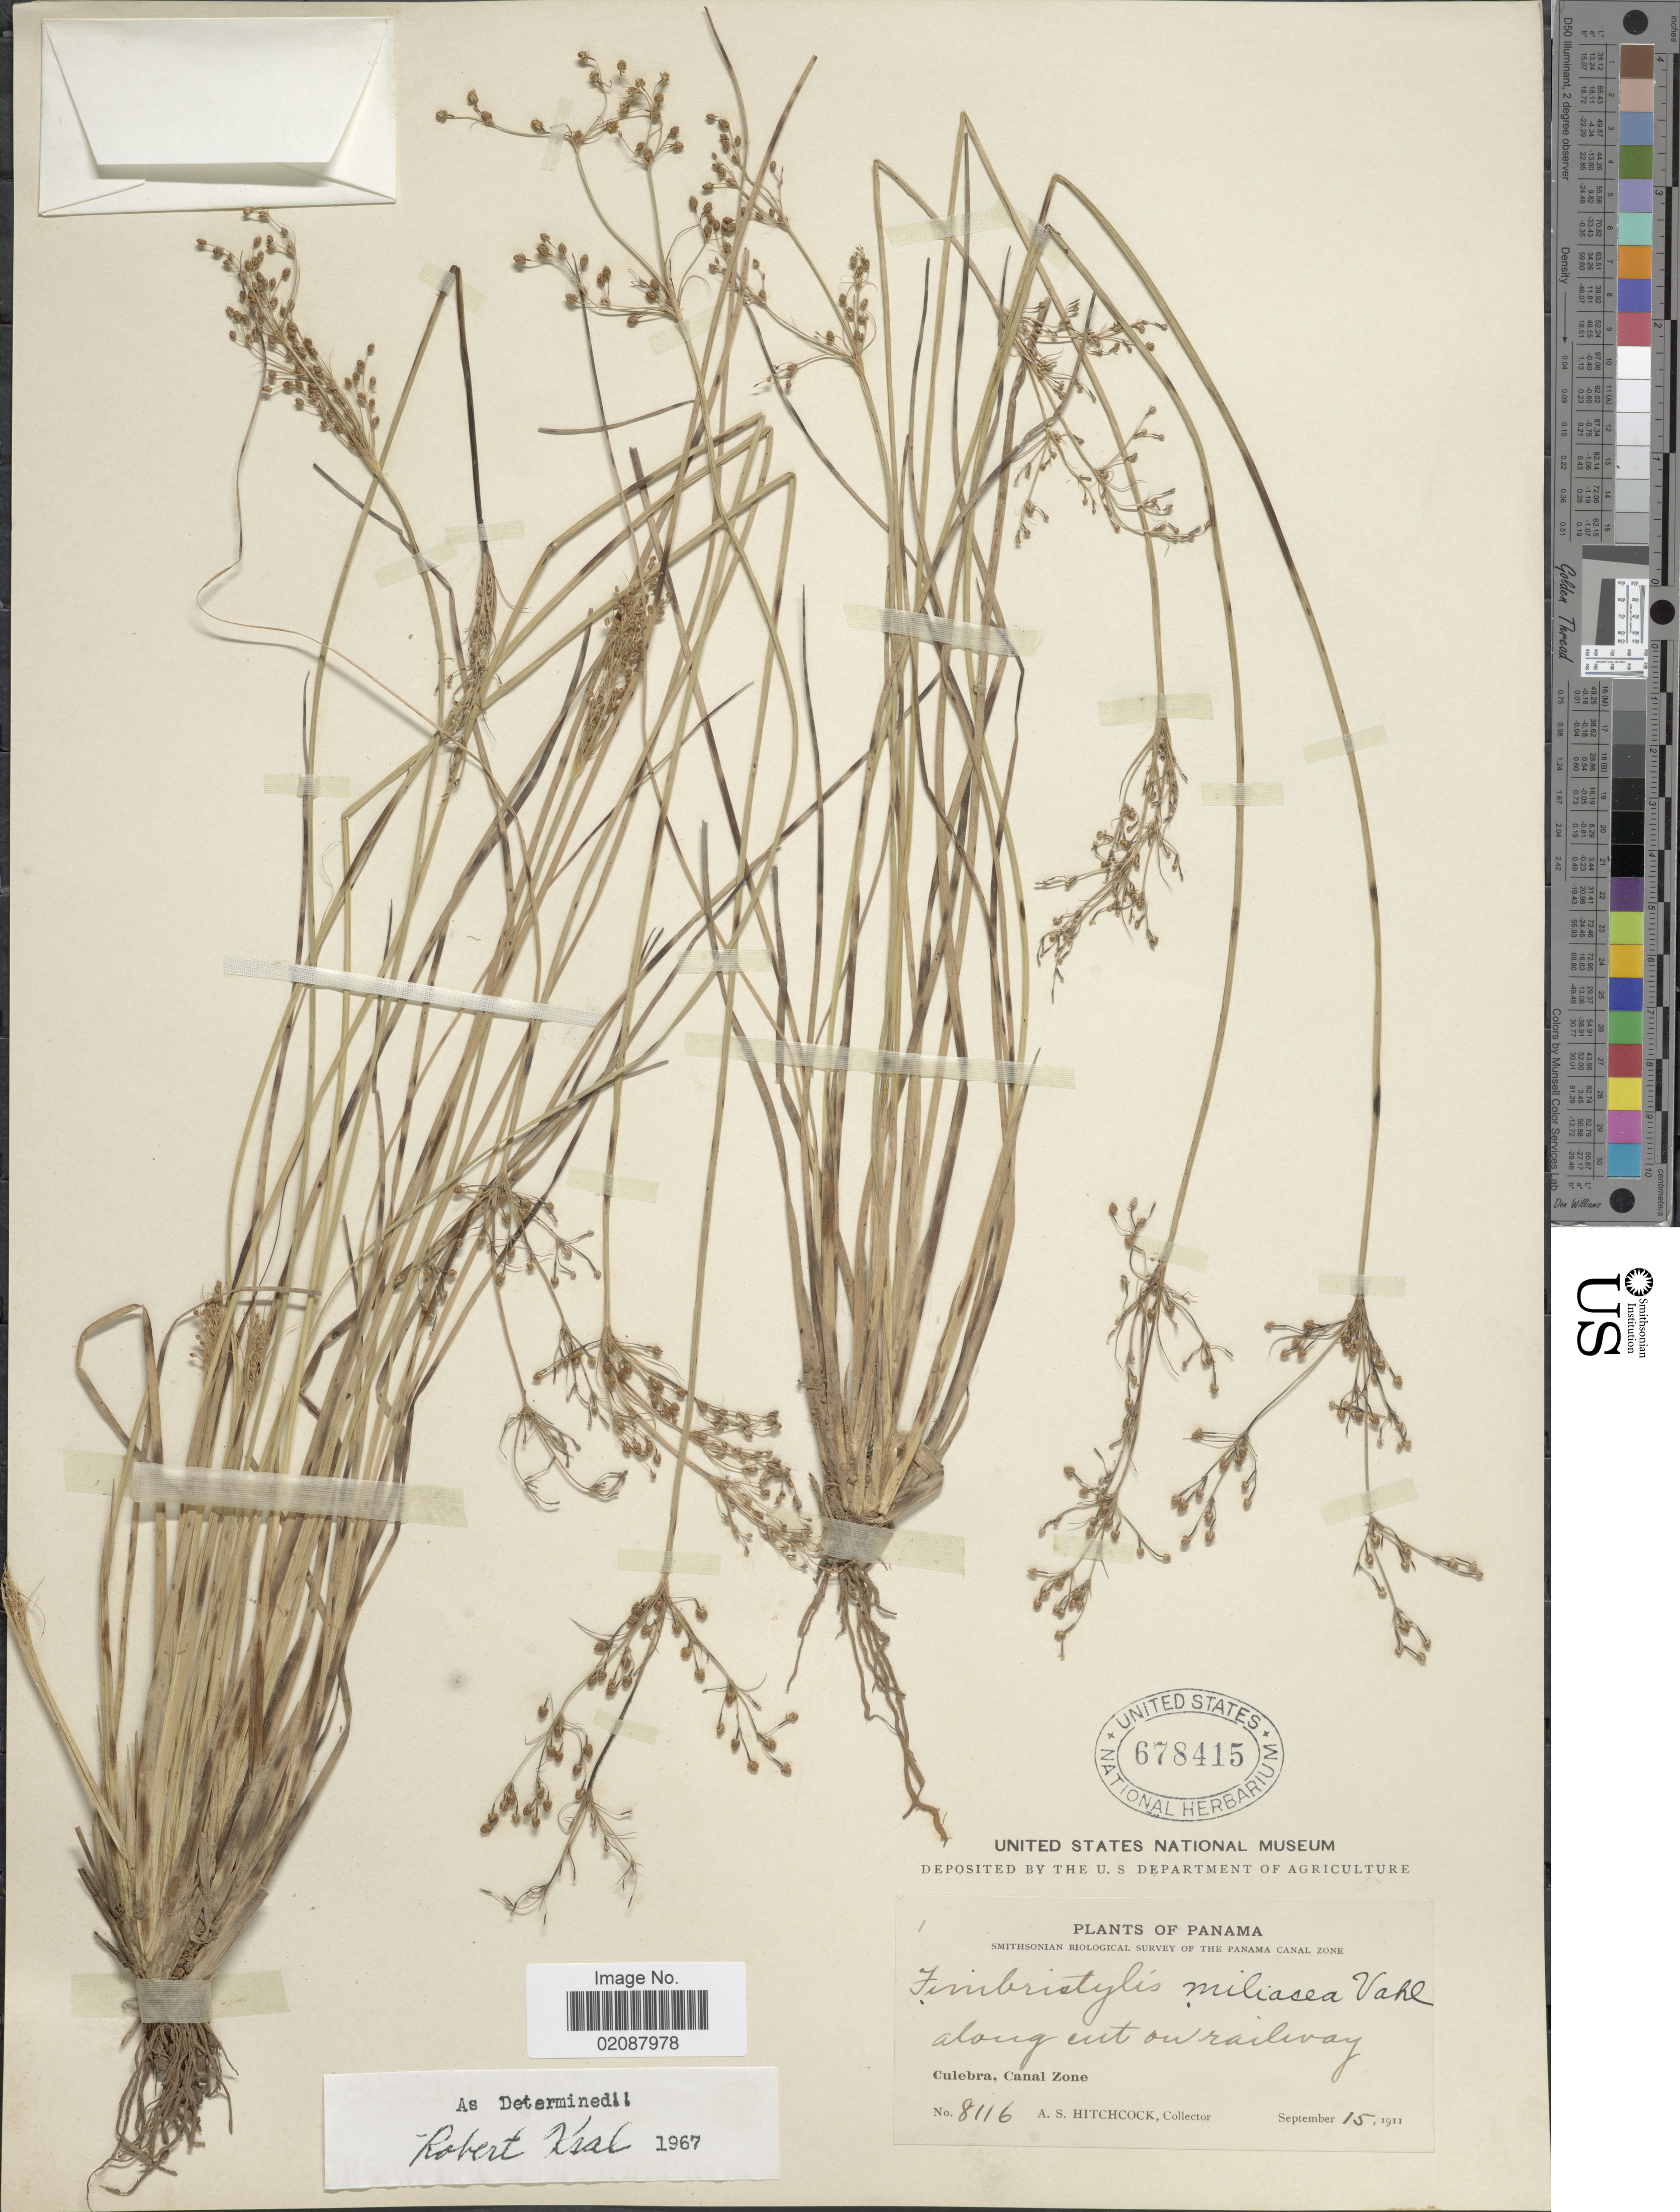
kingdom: Plantae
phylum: Tracheophyta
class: Liliopsida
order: Poales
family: Cyperaceae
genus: Fimbristylis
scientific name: Fimbristylis littoralis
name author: Gaudich.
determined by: Strong, M. T., (US), Smithsonian Institution - National Museum of Natural History (UNITED STATES)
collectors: A. S. Hitchcock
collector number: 8116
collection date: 1911-09-15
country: Panama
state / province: Colón / Panamá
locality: Culebra, Canal Zone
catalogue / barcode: US 678415